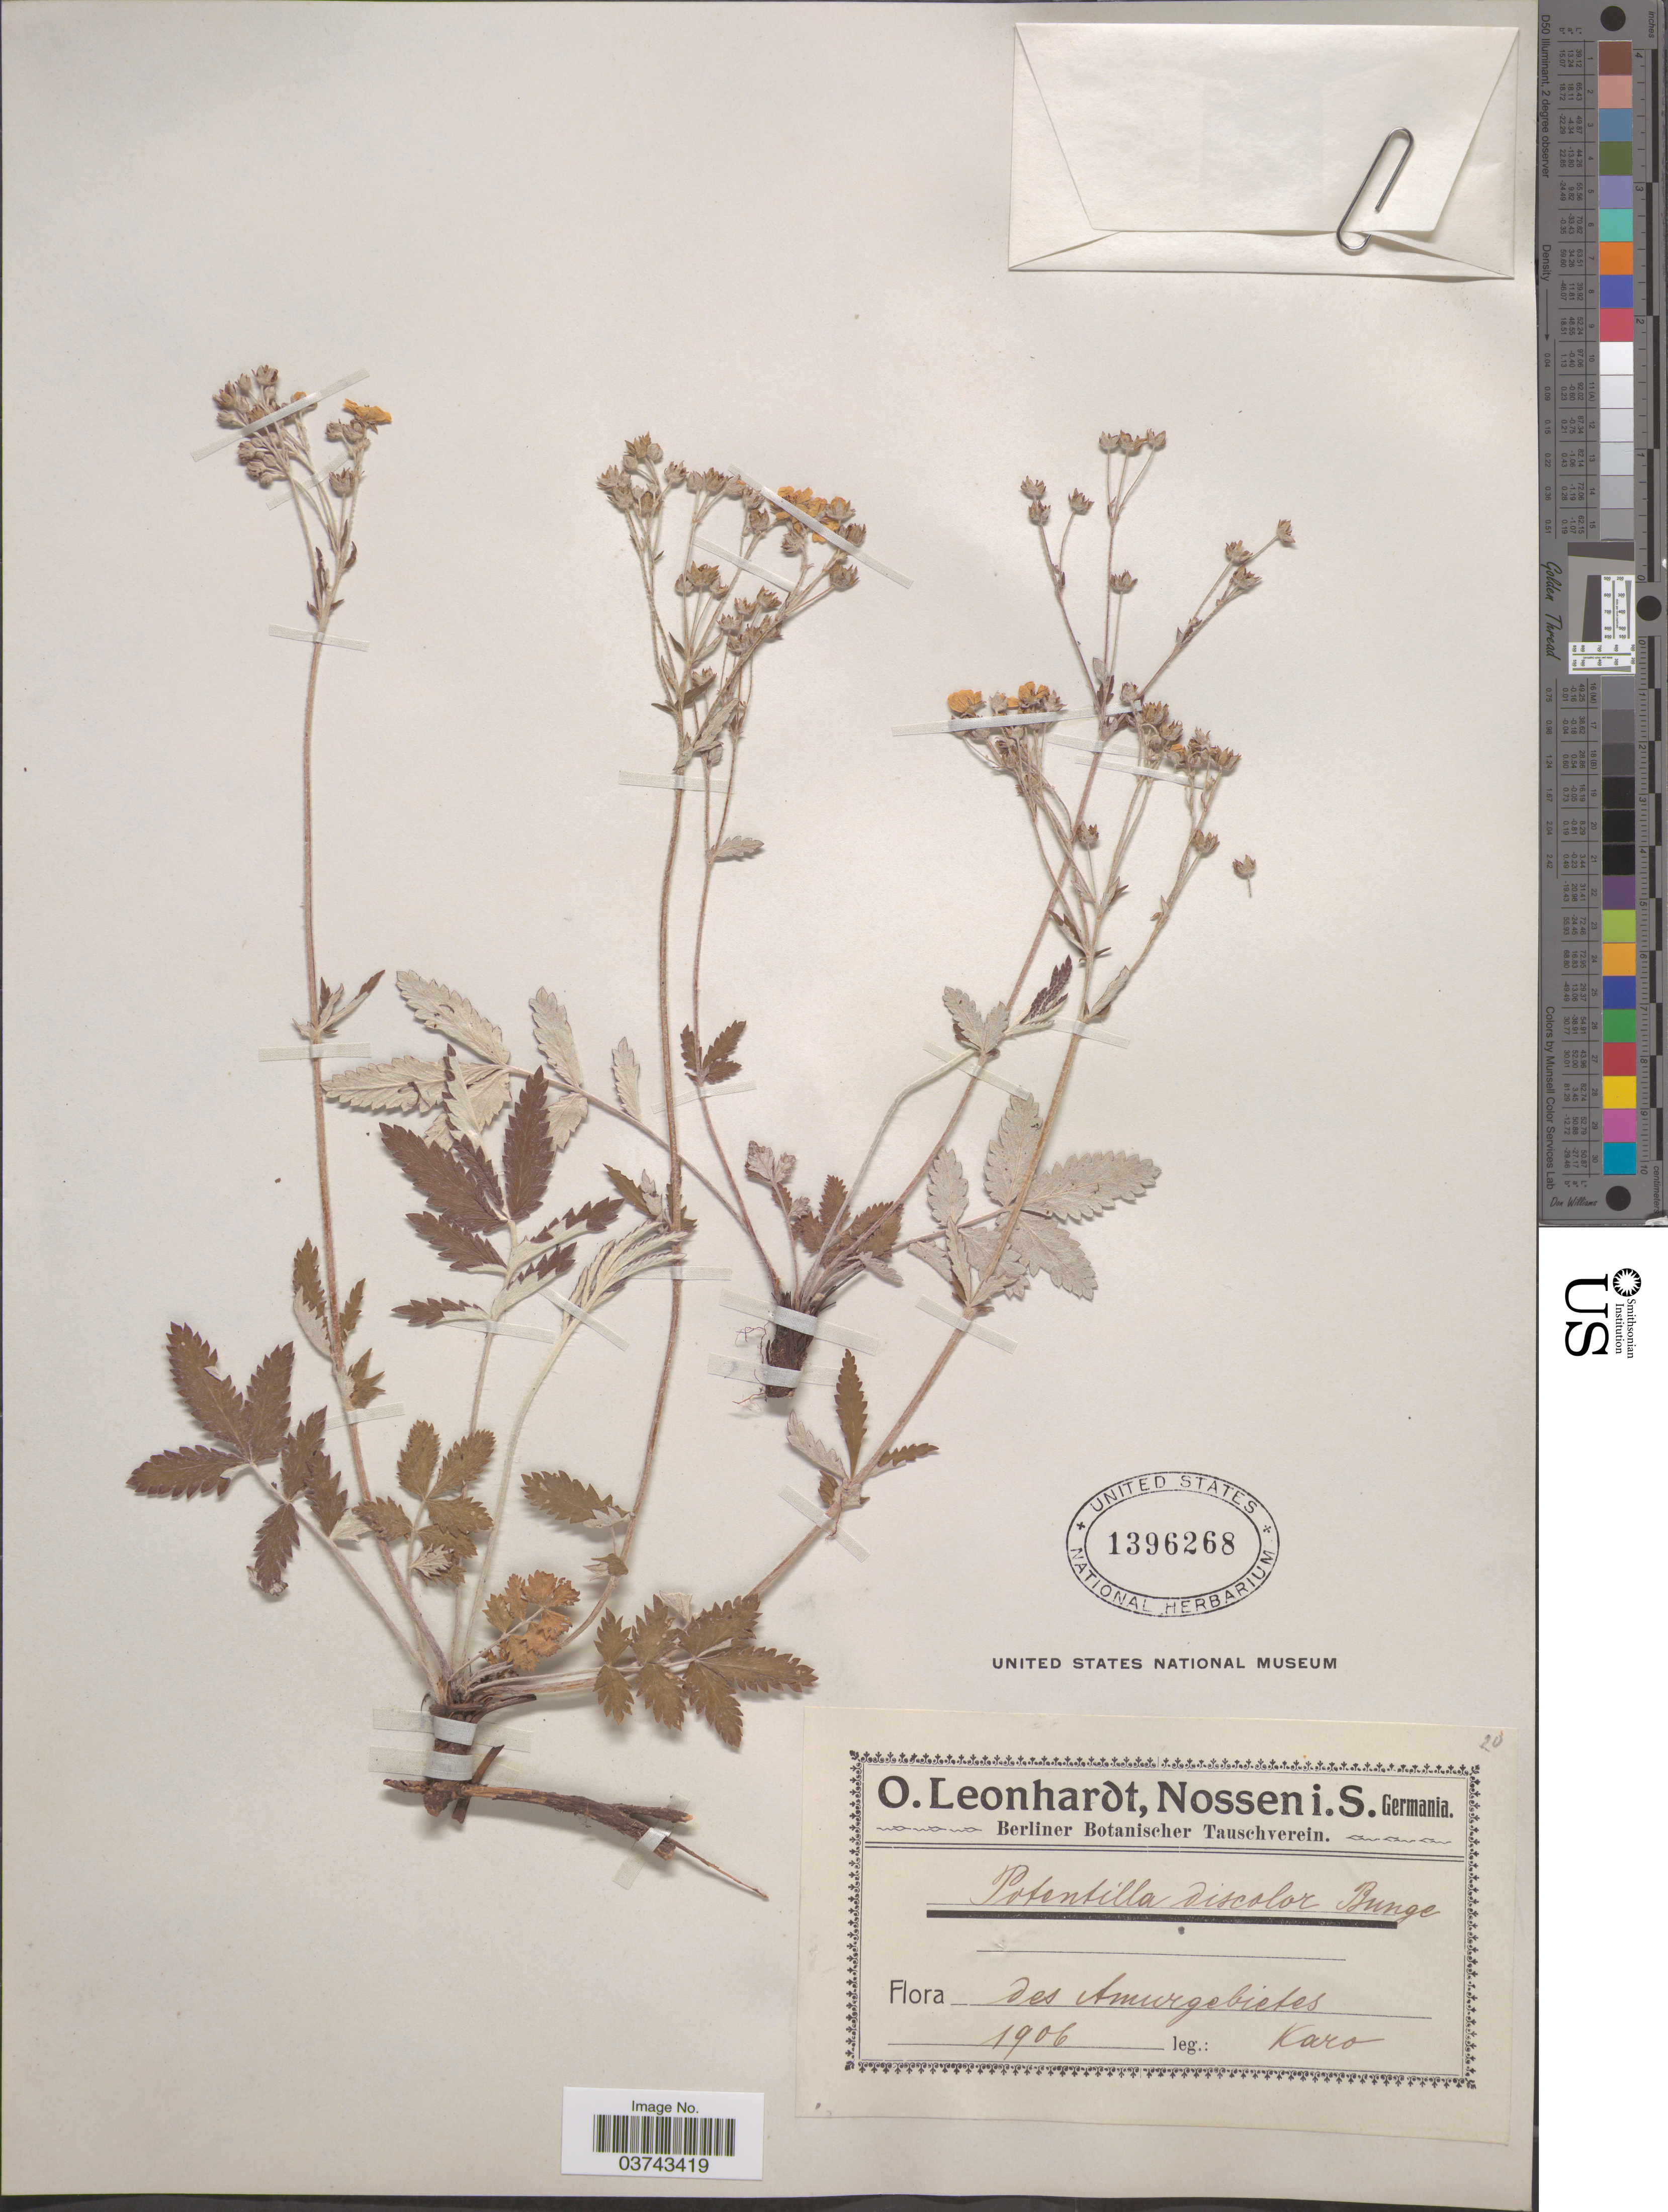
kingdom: Plantae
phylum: Tracheophyta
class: Magnoliopsida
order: Rosales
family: Rosaceae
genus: Potentilla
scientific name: Potentilla discolor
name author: Bunge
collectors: Karo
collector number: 20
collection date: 1906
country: Russian Federation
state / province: Amur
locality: Amurgebietes.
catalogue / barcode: US 1396268